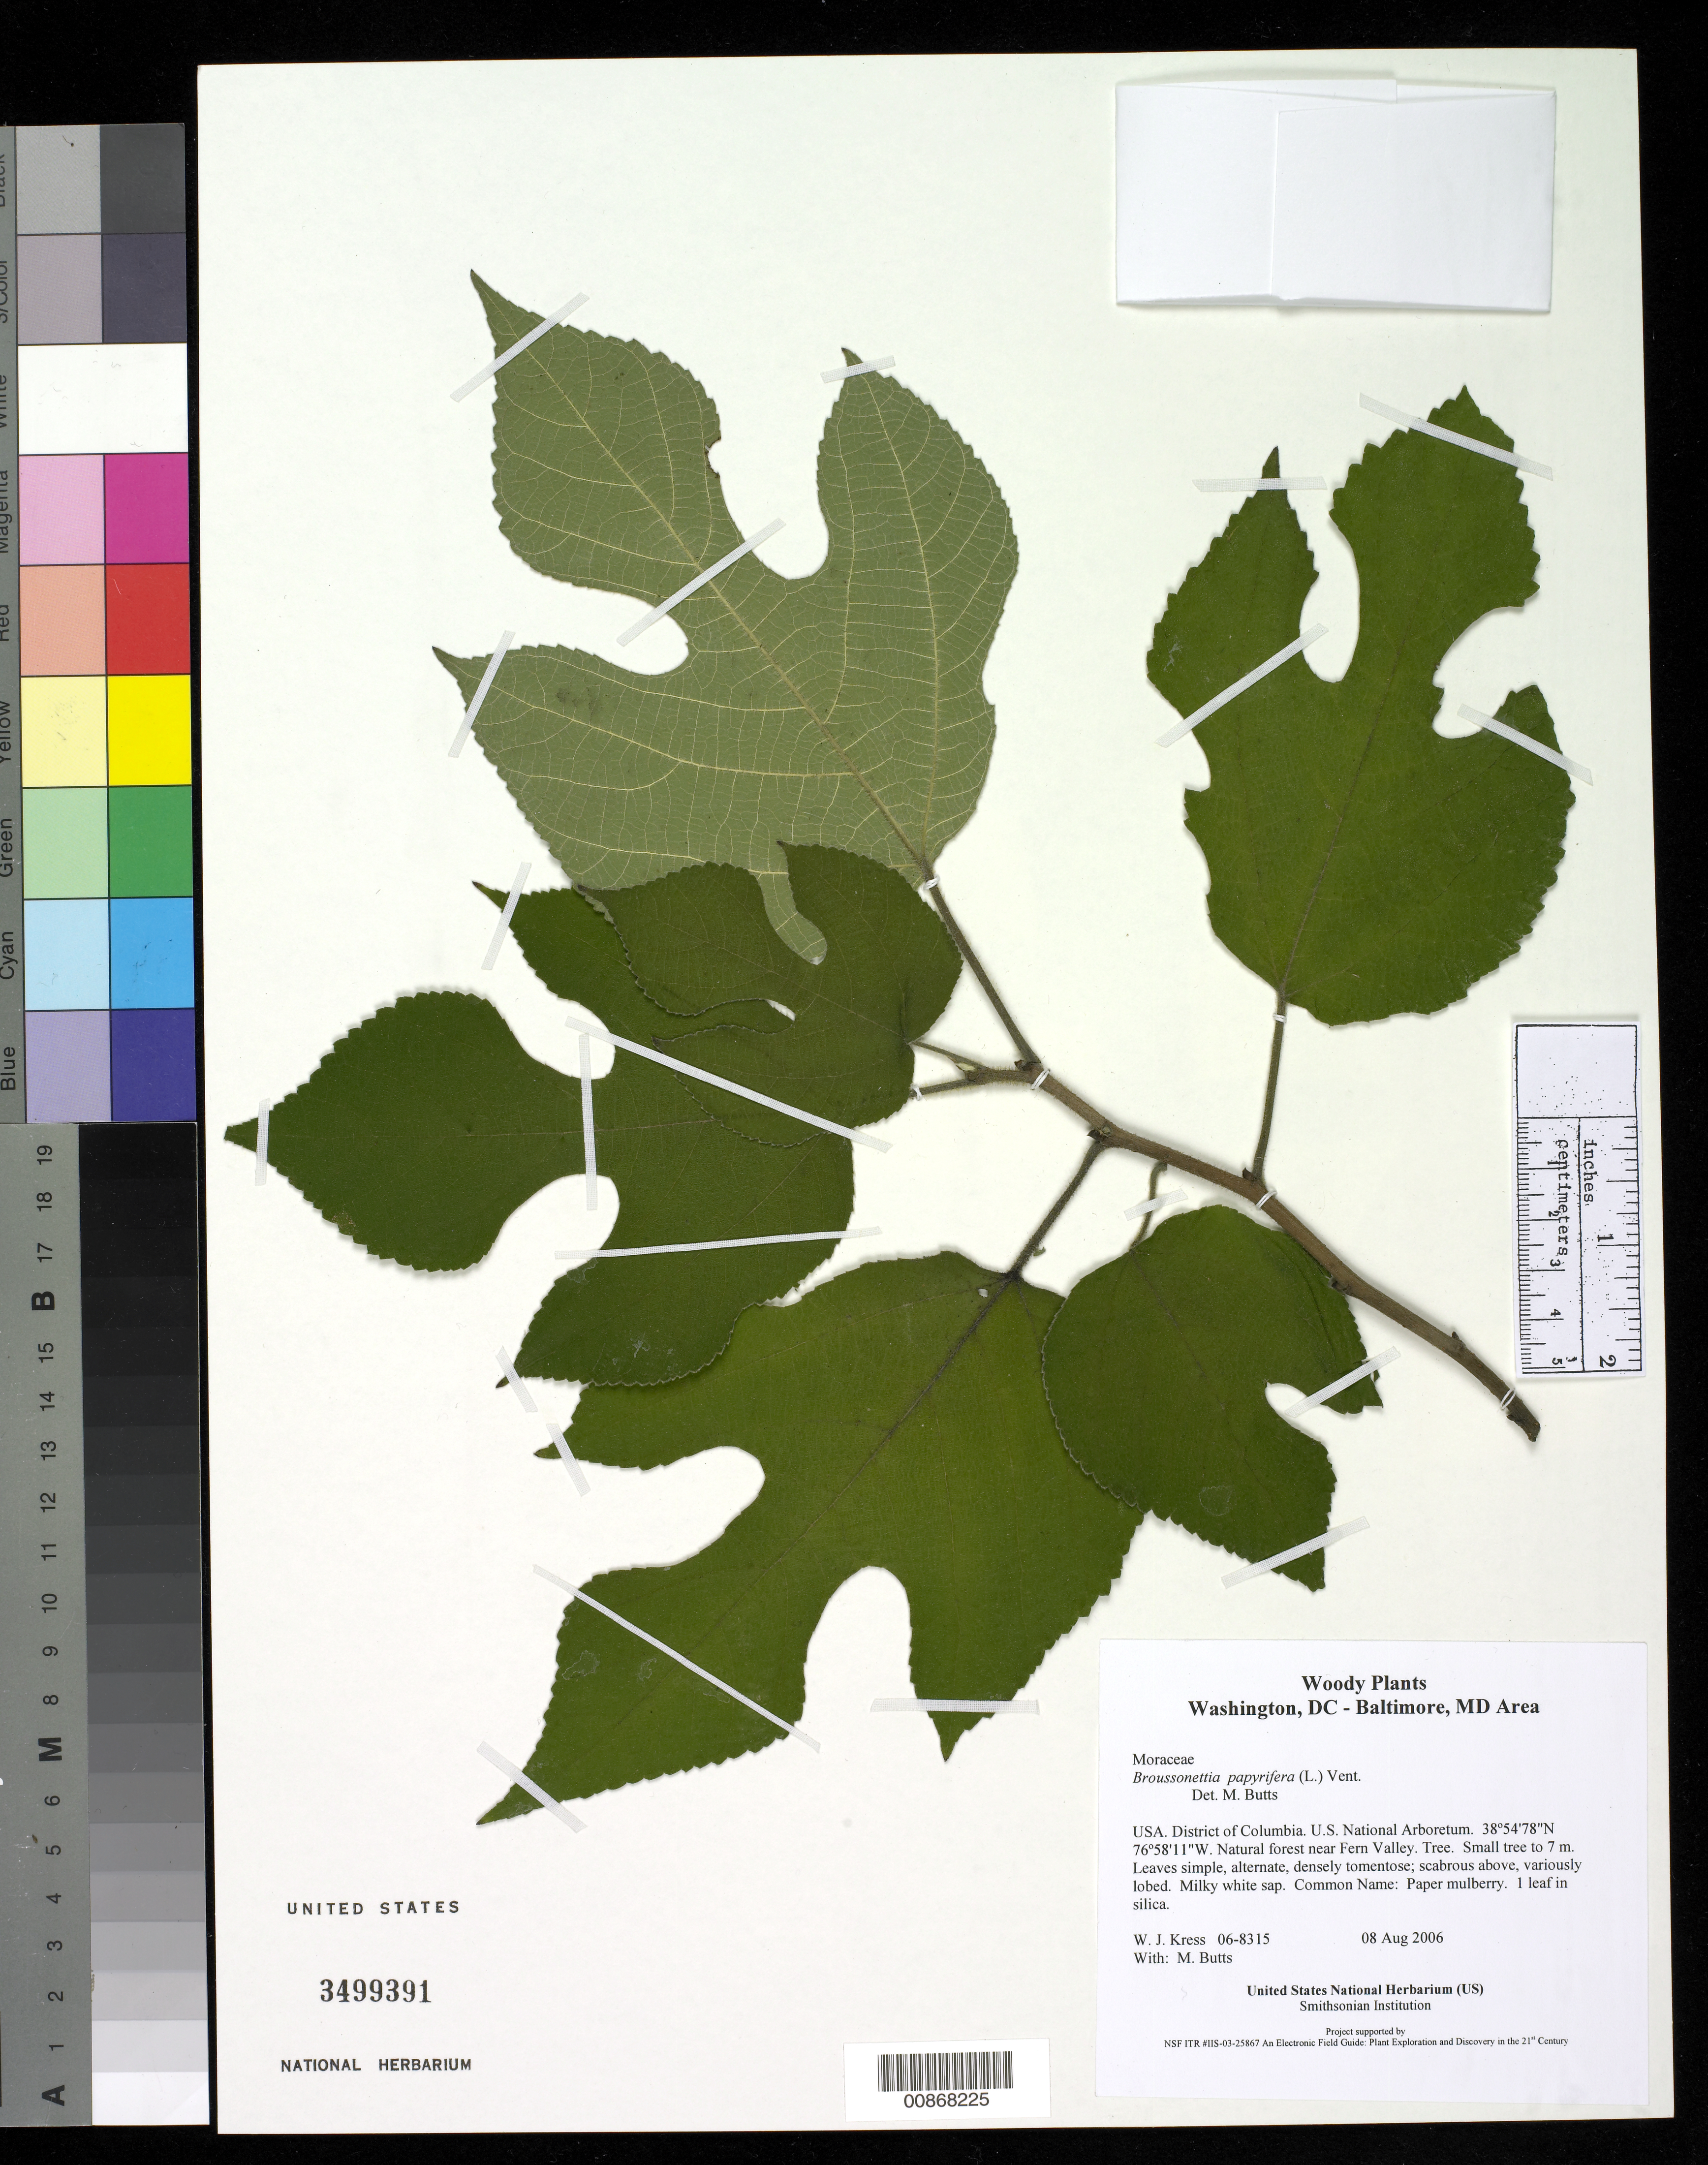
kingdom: Plantae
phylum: Tracheophyta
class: Magnoliopsida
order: Rosales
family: Moraceae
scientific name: Broussoneta papyrifera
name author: (L.) L'Hér. ex Vent.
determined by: Butts, M. B.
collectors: W. J. Kress & M. B. Butts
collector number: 06-8315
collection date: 2006-08-08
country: United States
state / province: District of Columbia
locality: U.S. National Arboretum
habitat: Natural forest near Fern Valley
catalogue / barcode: US 3499391